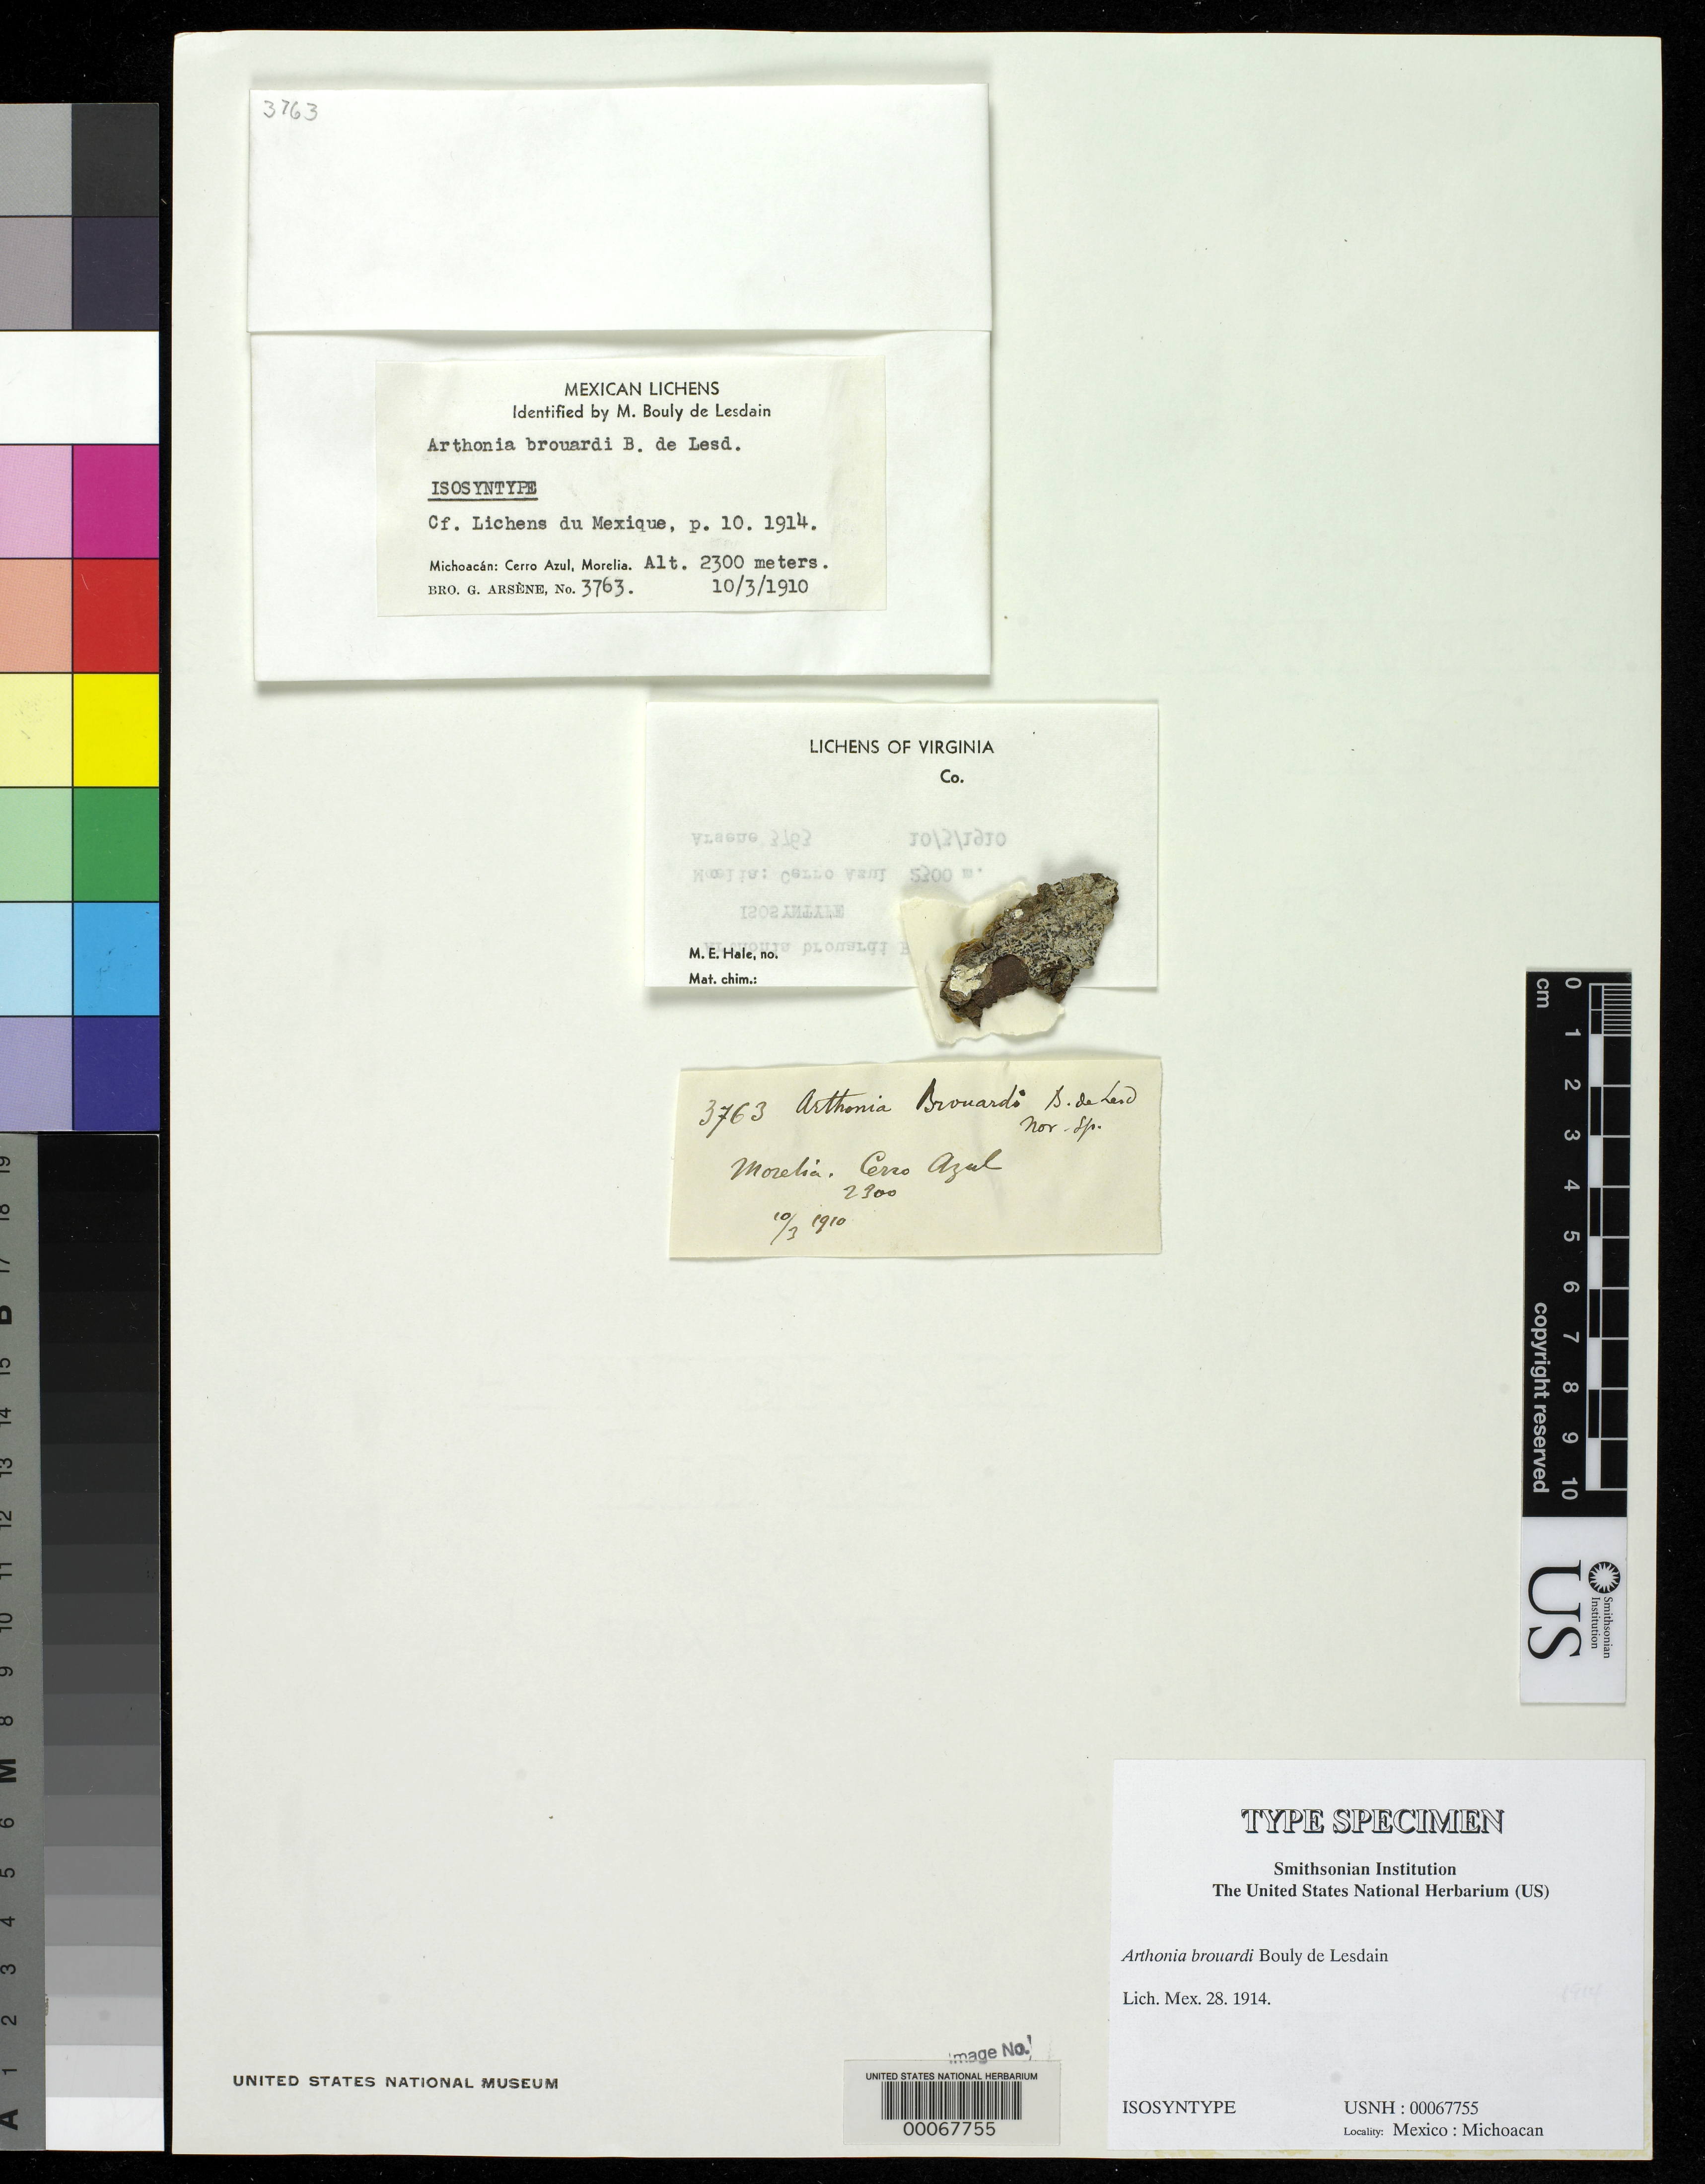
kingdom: Fungi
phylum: Ascomycota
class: Arthoniomycetes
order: Arthoniales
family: Arthoniaceae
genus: Arthonia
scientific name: Arthonia brouardi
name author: B. de Lesd.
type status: Isosyntype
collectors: Bro. G. Arsène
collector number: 3763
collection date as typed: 10 Mar 1910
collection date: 1910-03-10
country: Mexico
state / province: Michoacán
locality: Cerro Azul; Morelia.